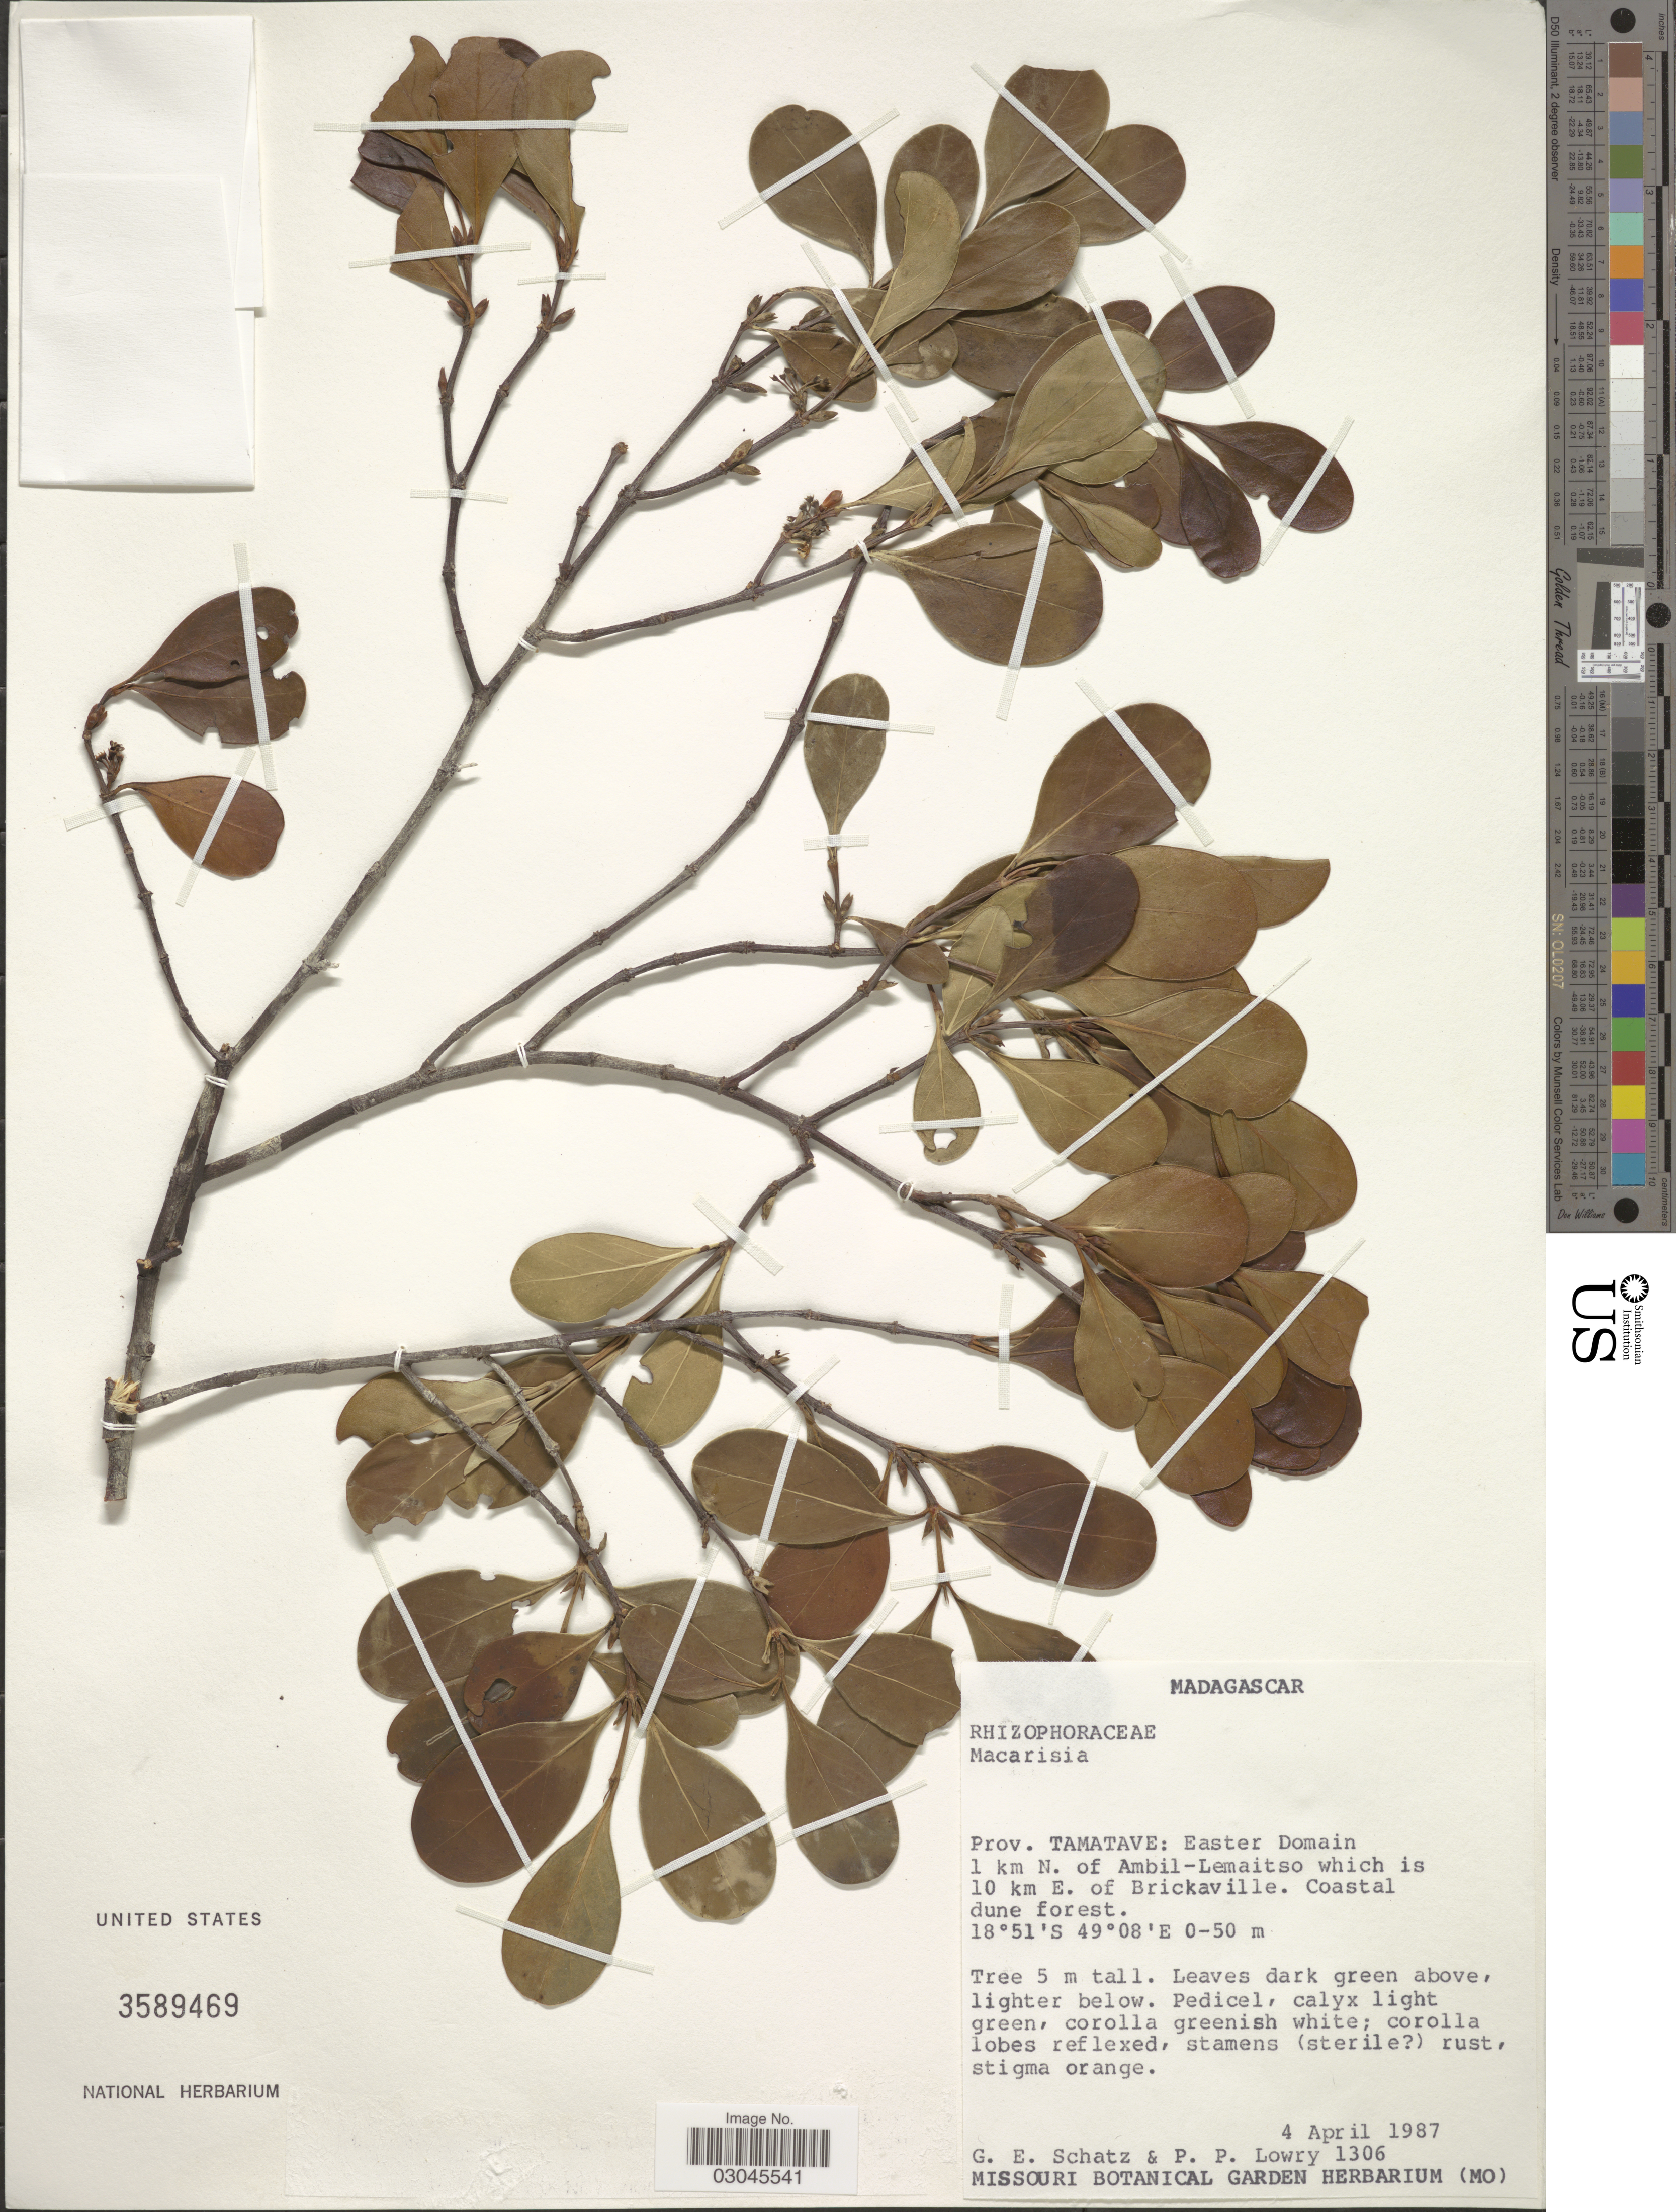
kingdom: Plantae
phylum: Tracheophyta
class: Magnoliopsida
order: Malpighiales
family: Rhizophoraceae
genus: Macarisia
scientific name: Macarisia sp.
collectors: G. Schatz & P. Lowry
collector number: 1306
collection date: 1987-04-04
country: Madagascar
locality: Prov. Tamatave: Easter Domain 1 km N. of Ambil-Lemaitso which is 10 km E. of Brickaville.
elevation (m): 0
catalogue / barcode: US 3589469